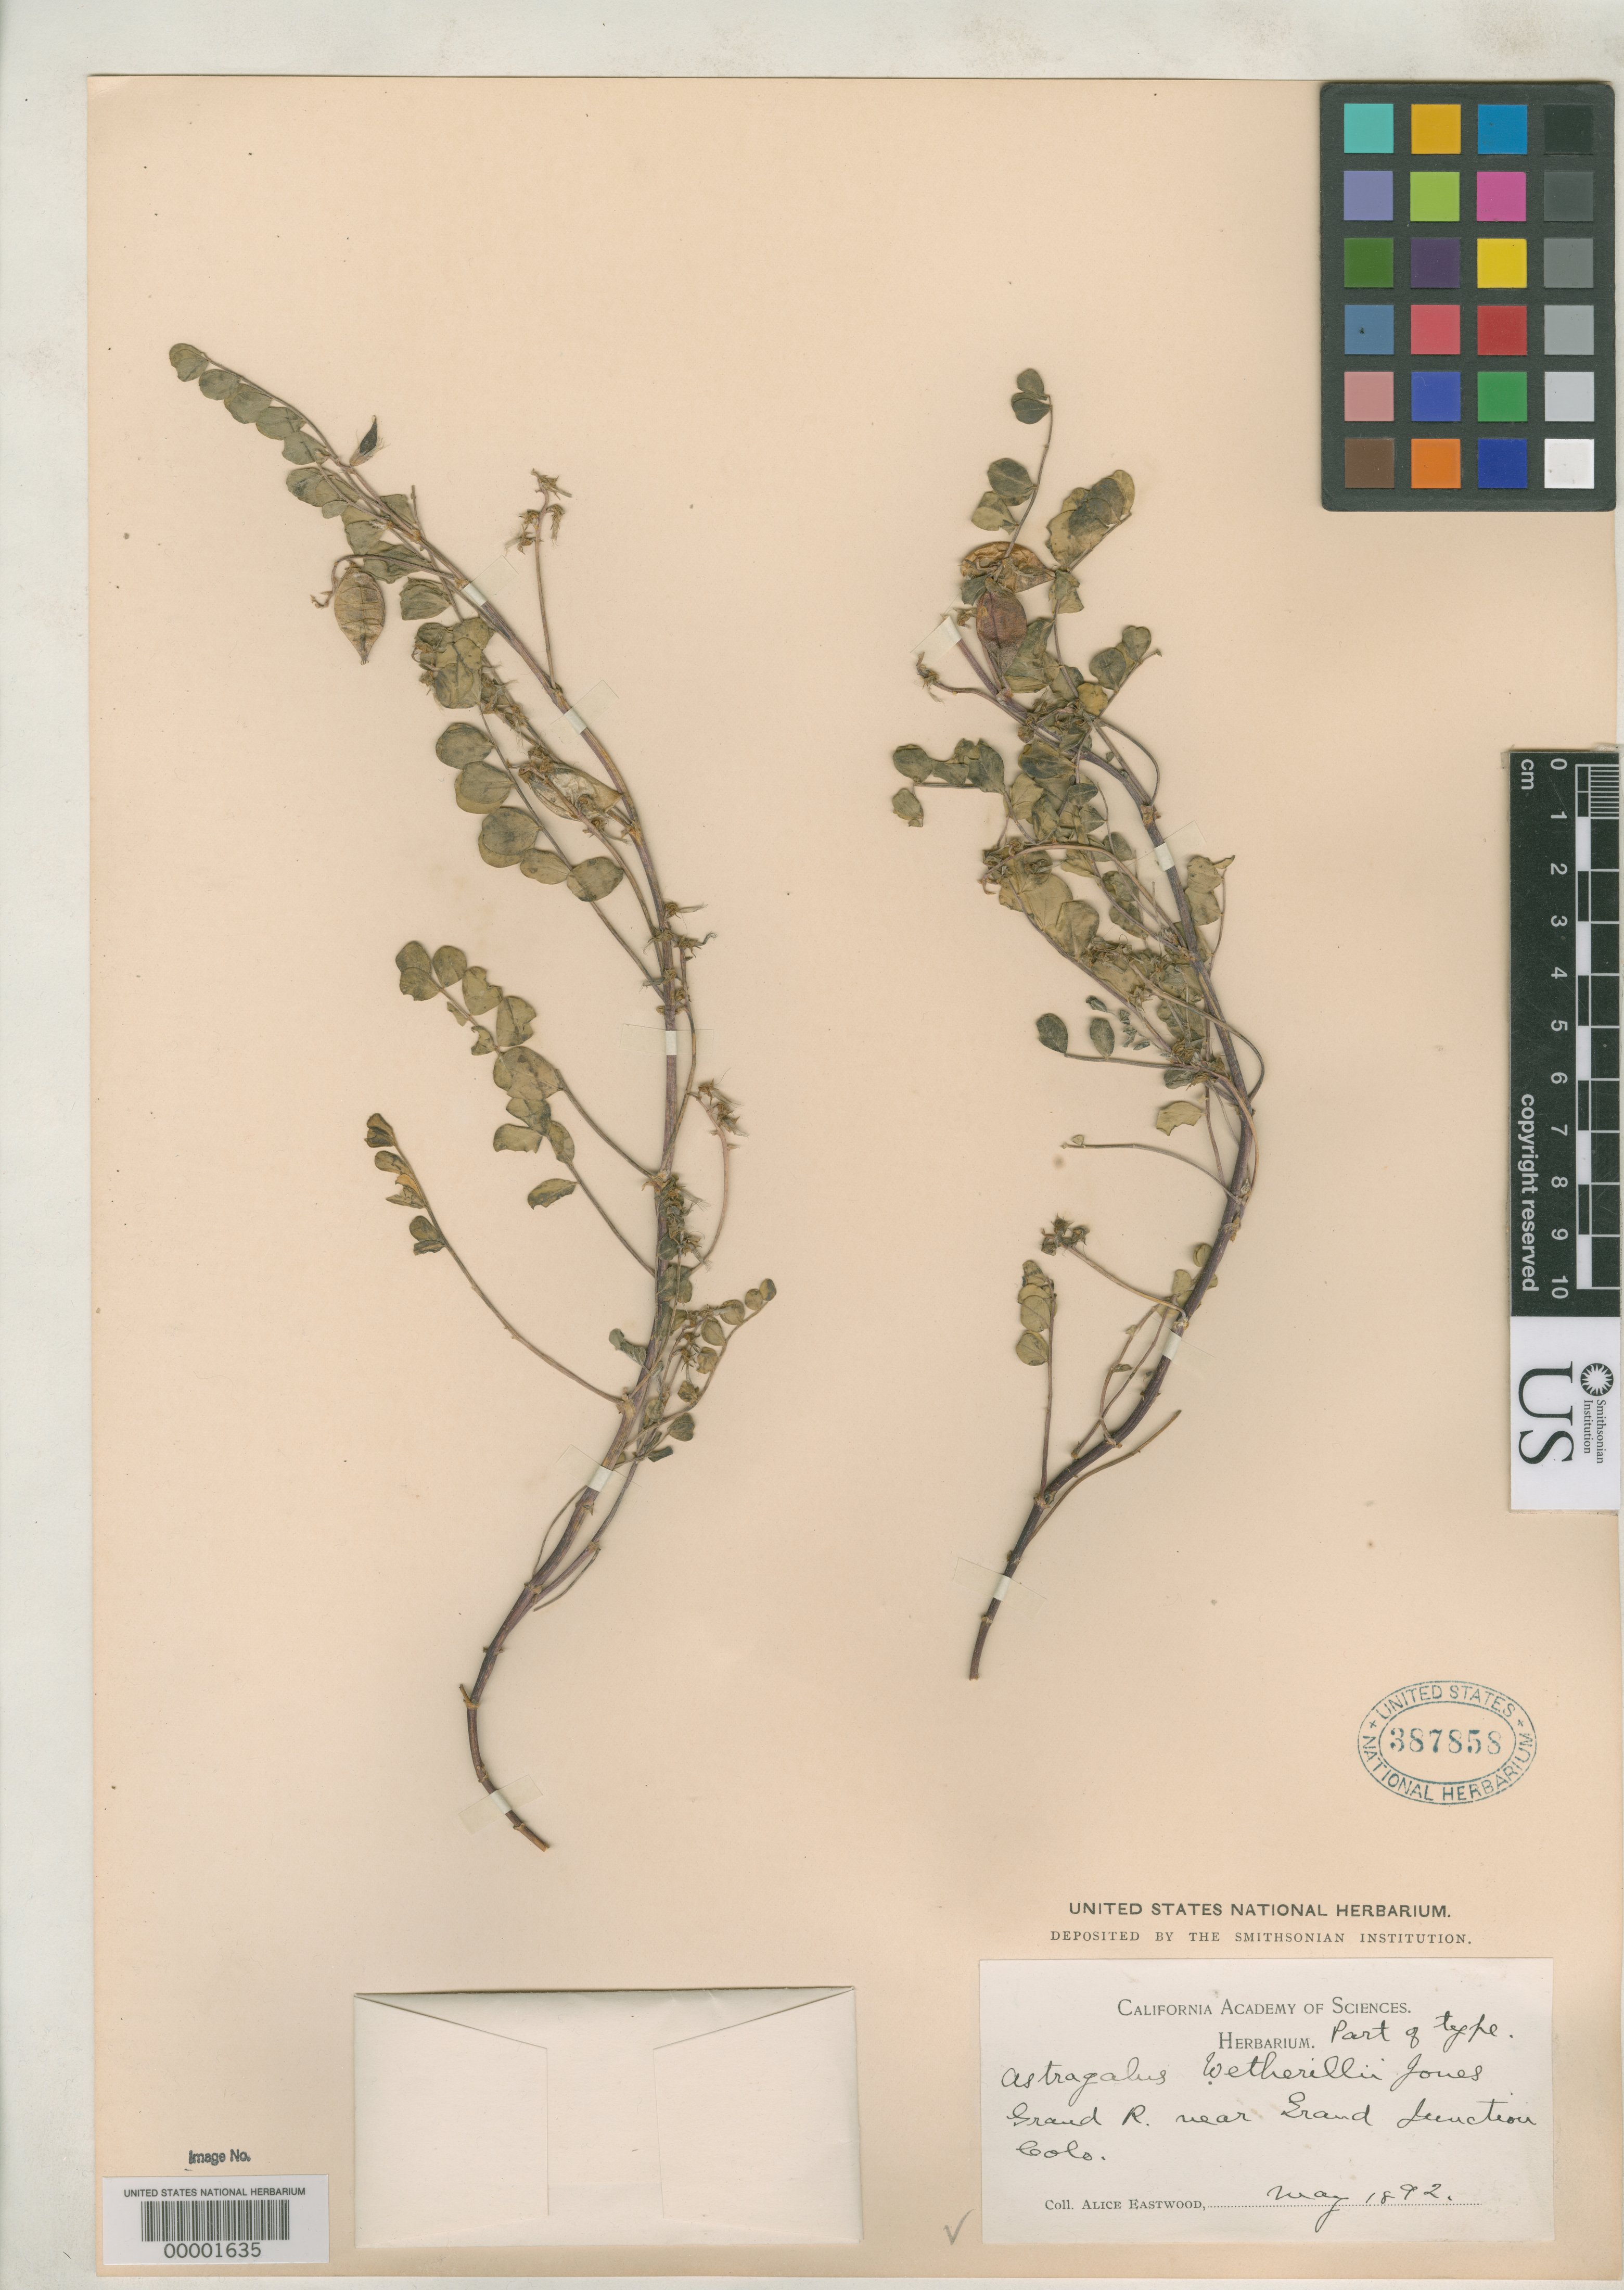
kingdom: Plantae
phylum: Tracheophyta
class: Magnoliopsida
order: Fabales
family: Fabaceae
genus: Astragalus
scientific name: Astragalus wetherillii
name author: M.E. Jones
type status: Isotype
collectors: A. Eastwood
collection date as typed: May 1892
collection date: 1892-05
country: United States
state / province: Colorado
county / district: Mesa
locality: Colorado River, Grand Junction, ("Grand River").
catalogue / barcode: US 387858